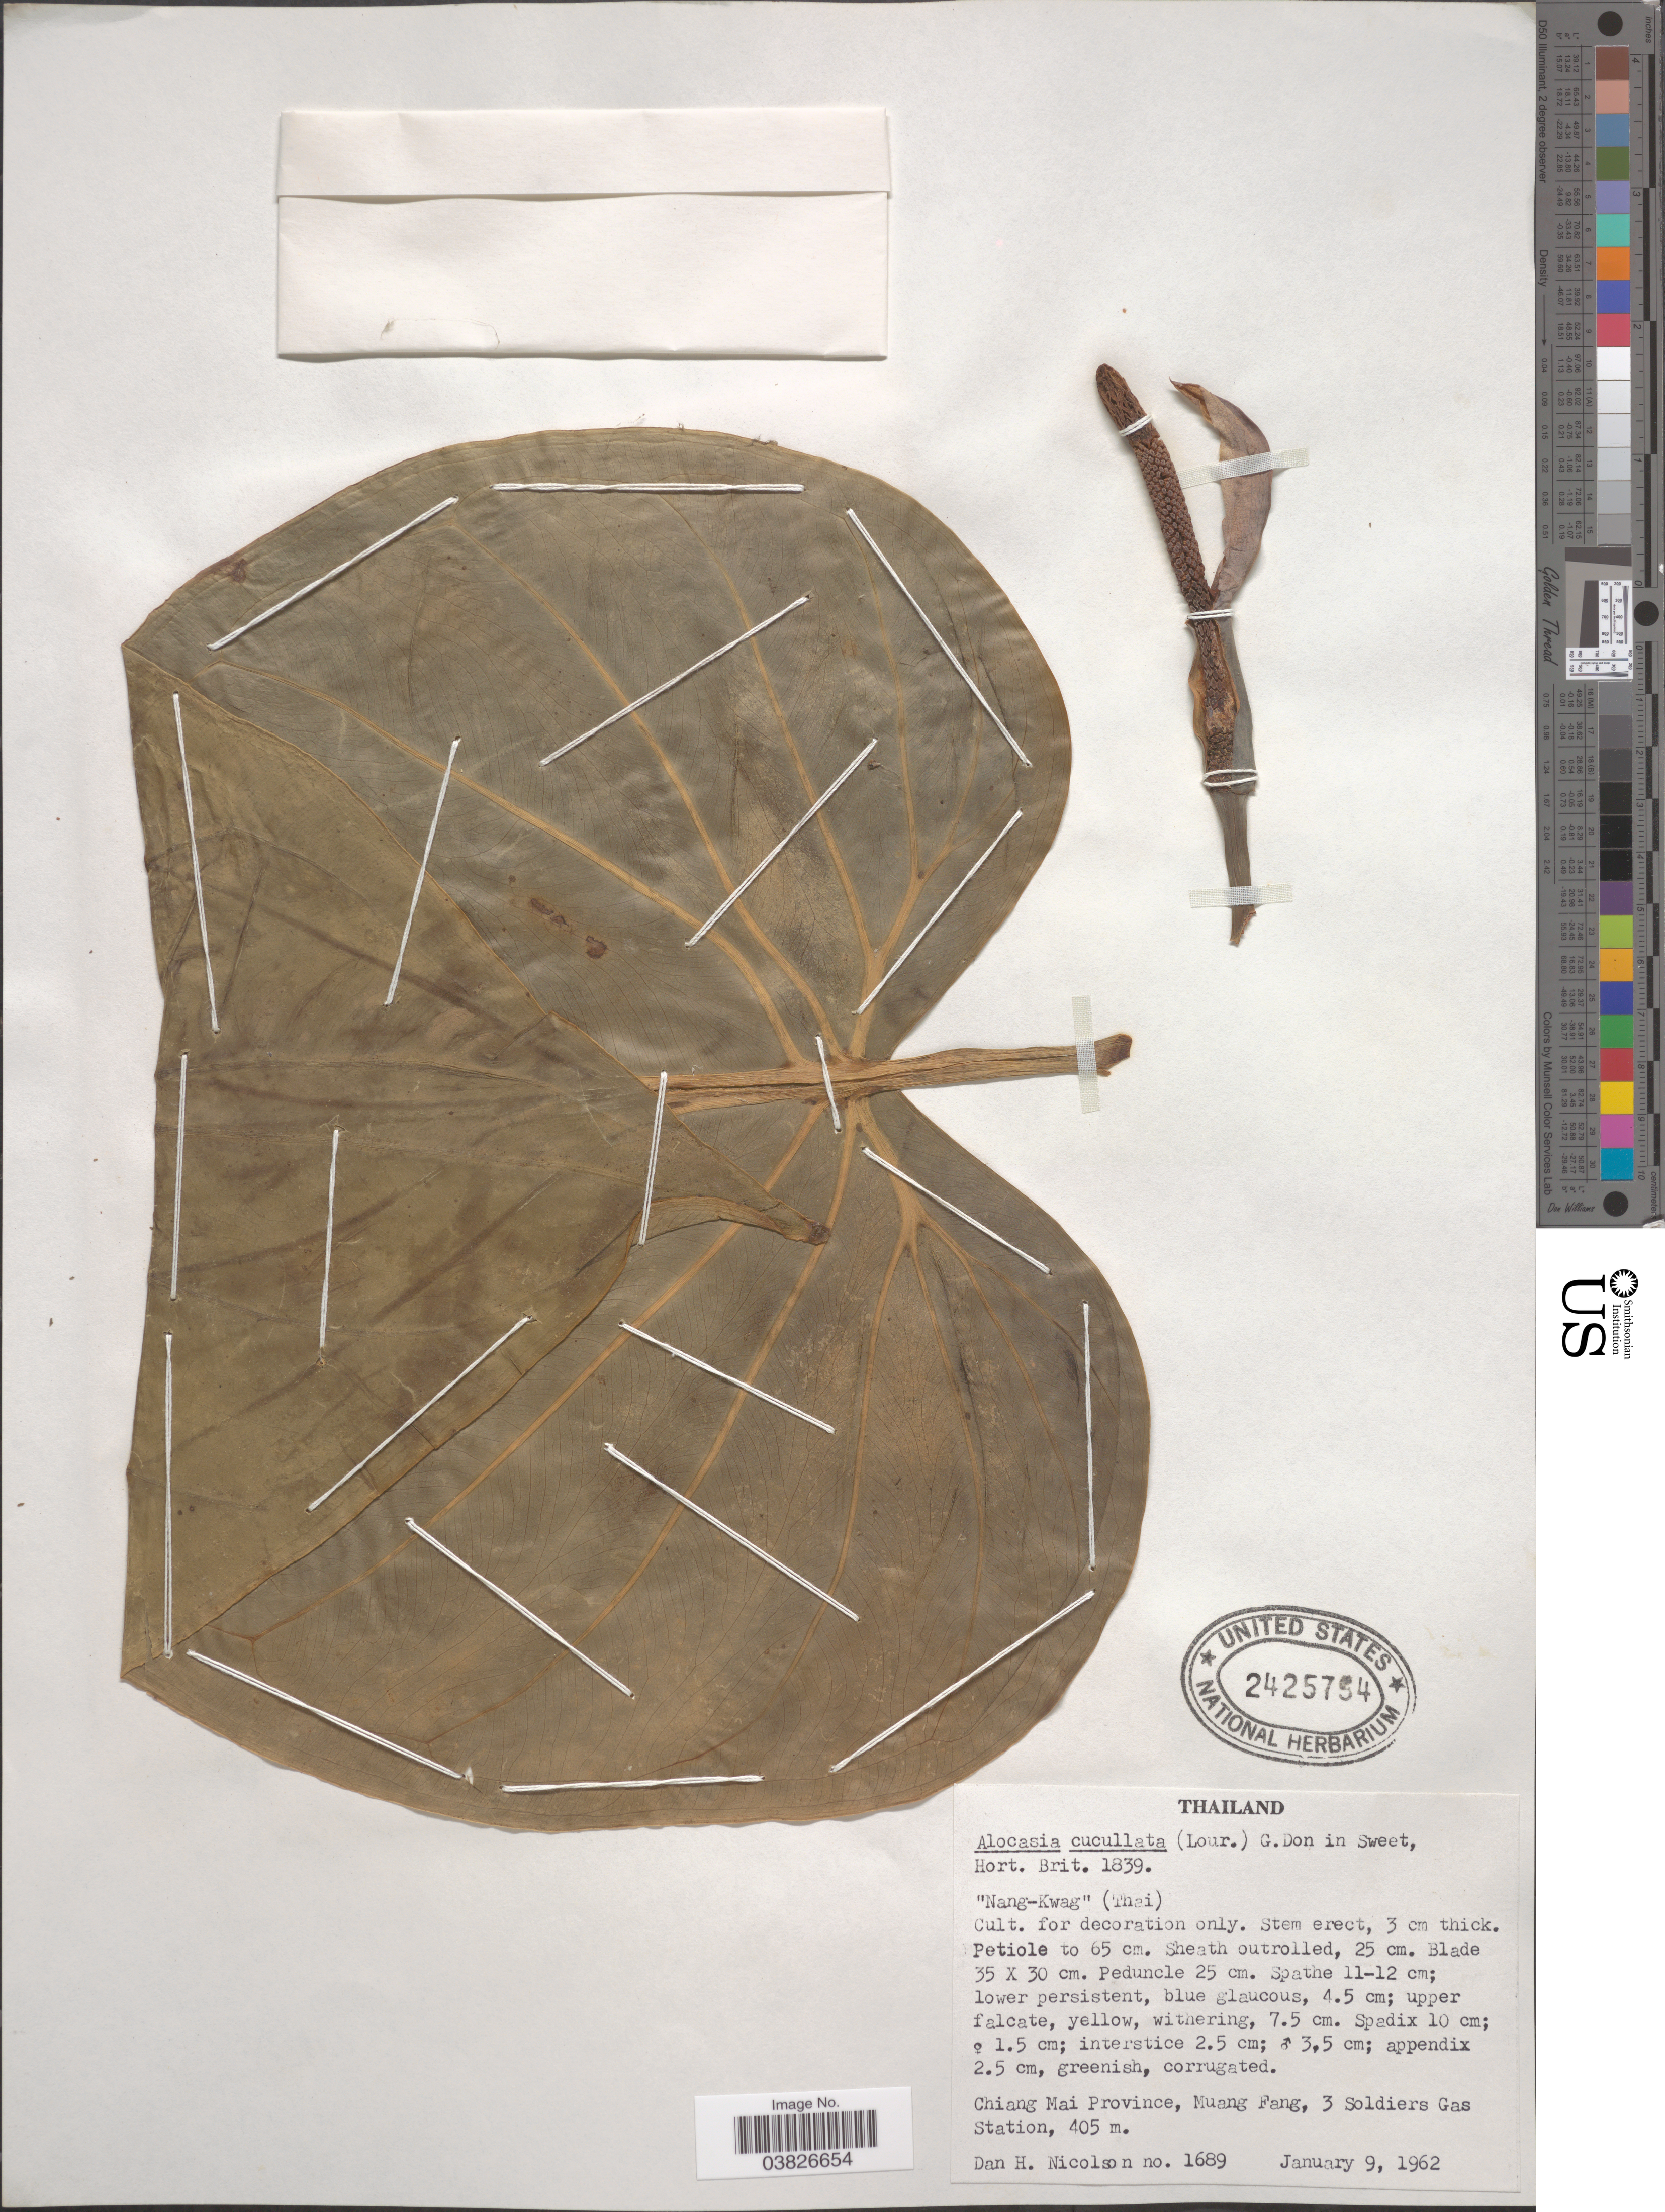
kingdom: Plantae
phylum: Tracheophyta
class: Liliopsida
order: Alismatales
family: Araceae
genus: Alocasia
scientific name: Alocasia cucullata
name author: (Lour.) G. Don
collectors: D. H. Nicolson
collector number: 1689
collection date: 1962-01-09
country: Thailand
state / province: Chiang Mai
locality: Muang Fang, 3 Soldiers Gas Station.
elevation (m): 405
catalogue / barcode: US 2425754